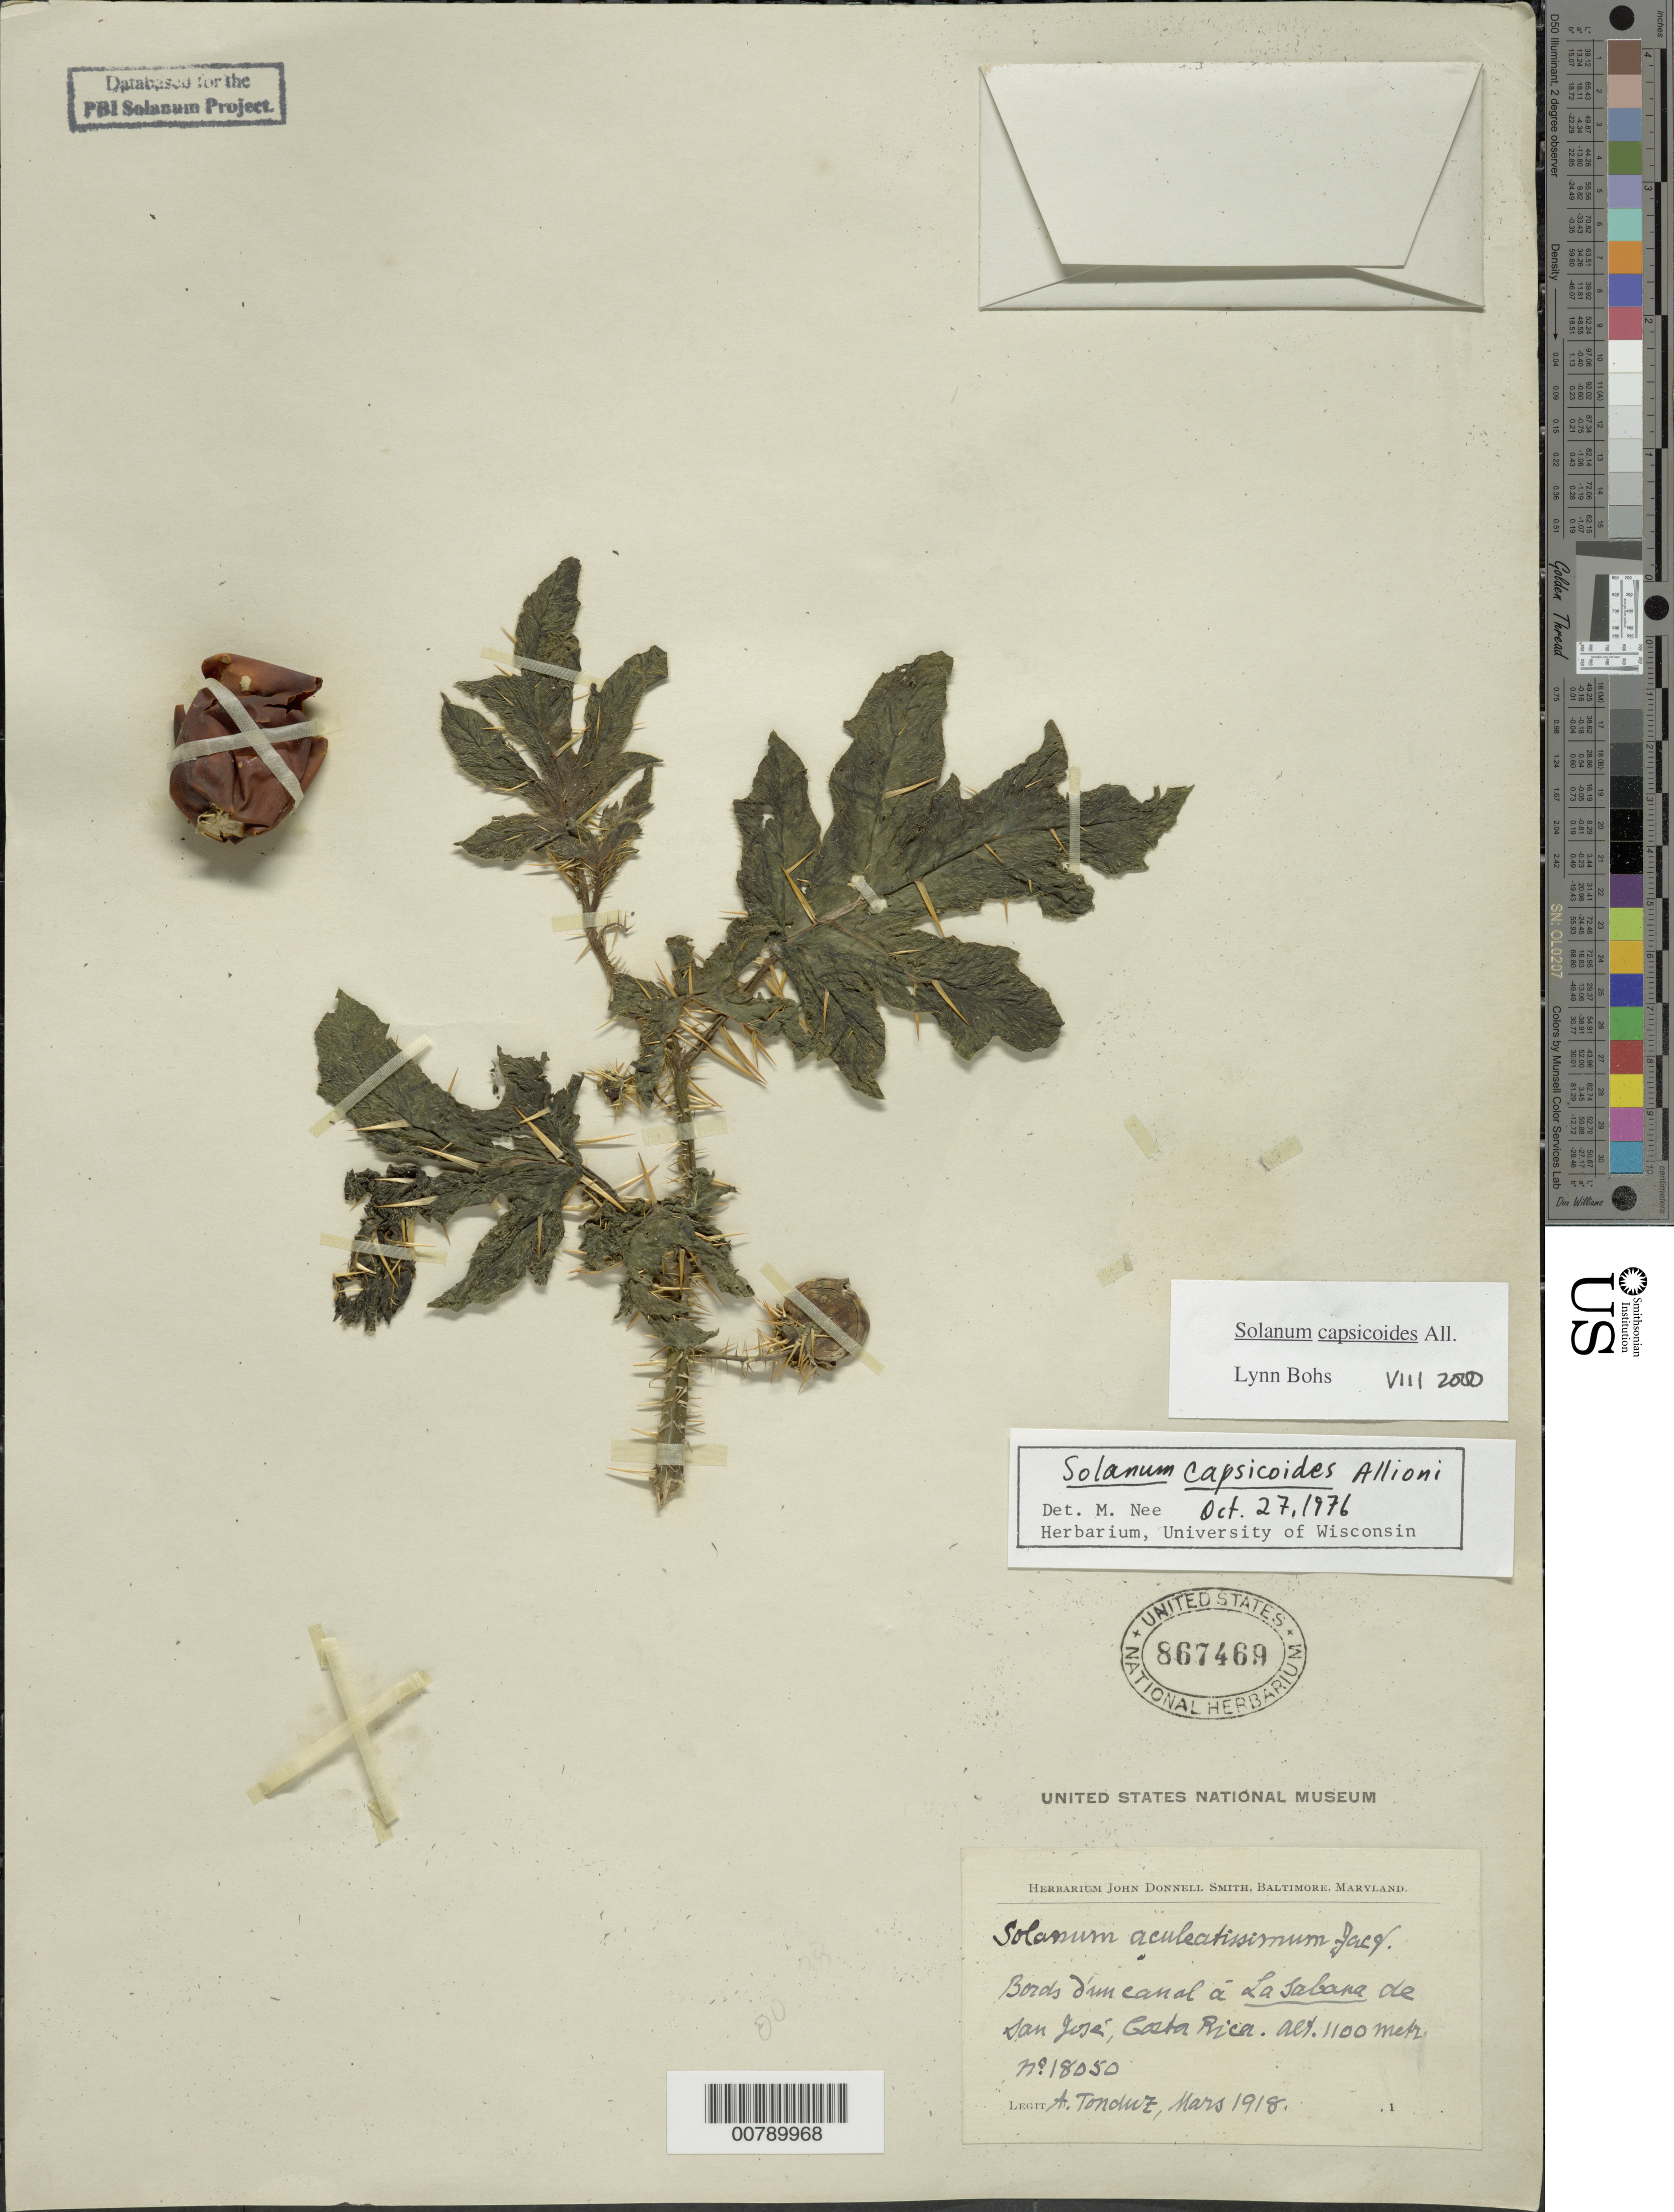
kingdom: Plantae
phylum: Tracheophyta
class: Magnoliopsida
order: Solanales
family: Solanaceae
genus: Solanum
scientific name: Solanum capsicoides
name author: All.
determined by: Bohs, L. A.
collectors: A. Tonduz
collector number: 18050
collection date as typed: Mar 1918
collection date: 1918-03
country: Costa Rica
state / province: San José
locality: Bords d'un canal à La Sabana de San José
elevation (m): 1100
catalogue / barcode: US 867469